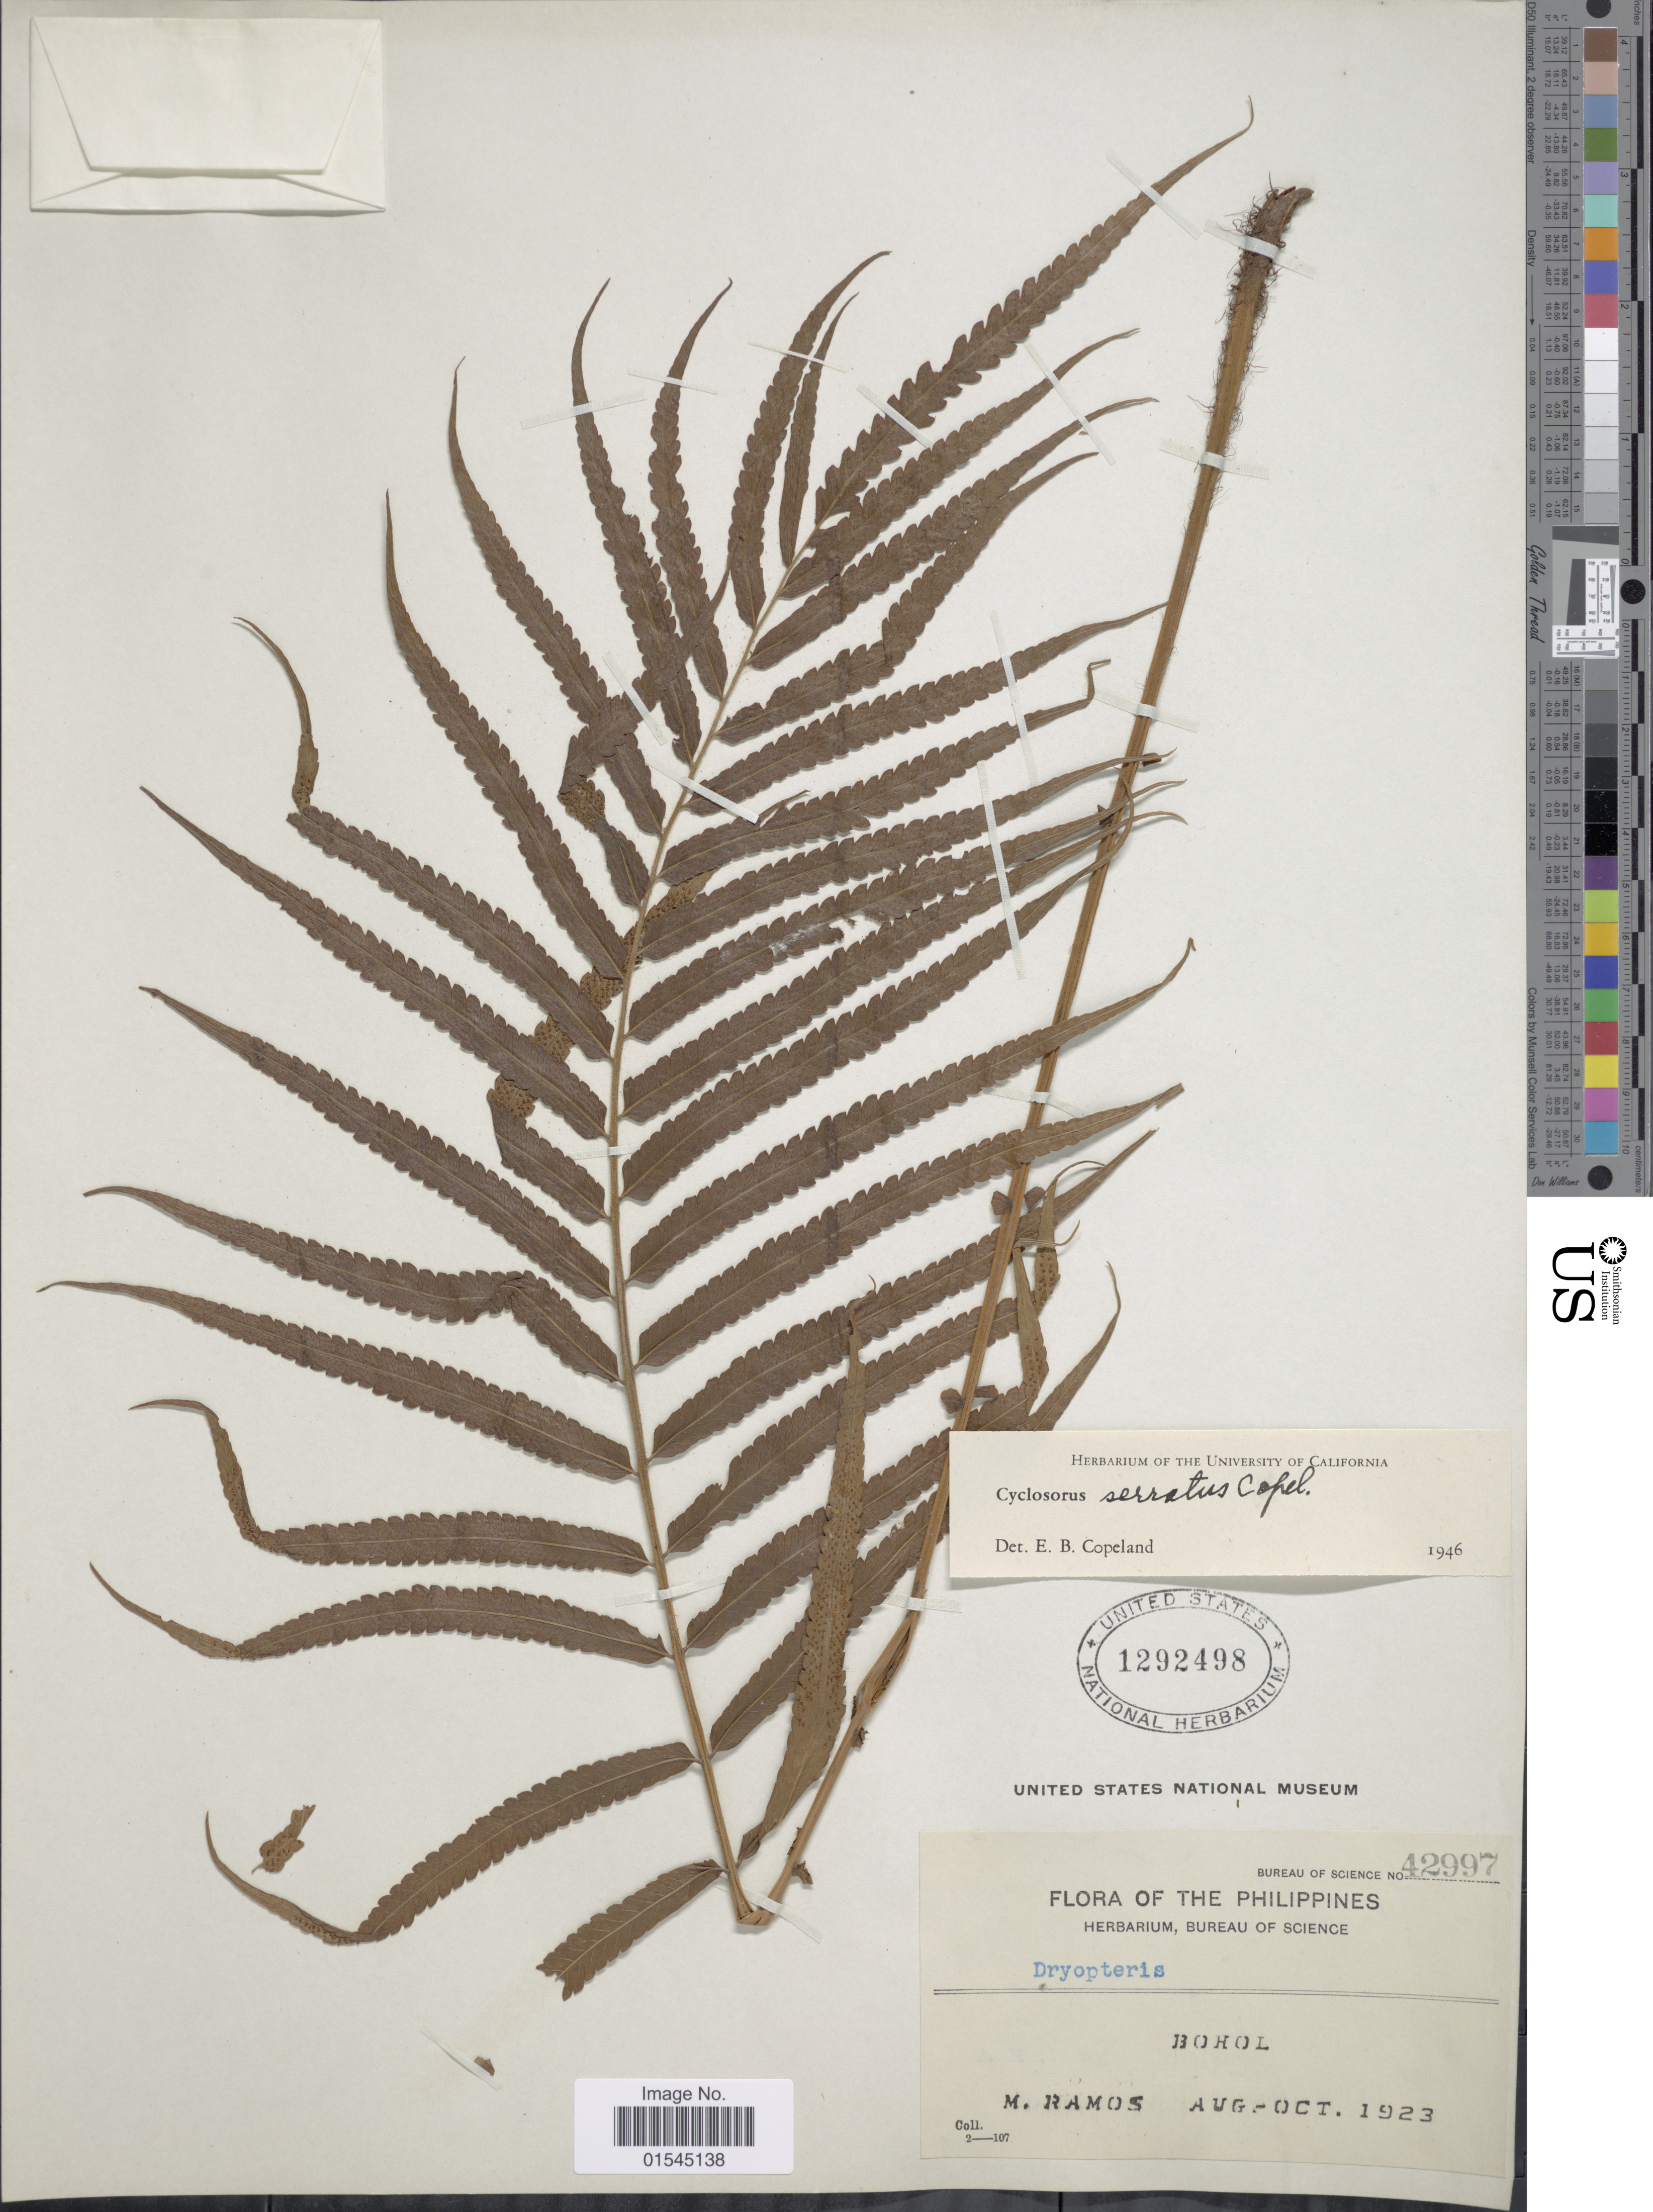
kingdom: Plantae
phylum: Tracheophyta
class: Polypodiopsida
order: Polypodiales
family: Thelypteridaceae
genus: Sphaerostephanos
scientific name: Sphaerostephanos productus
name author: (Kaulf.) Holttum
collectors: M. Ramos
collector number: Bureau of Science 42997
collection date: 1923-08/1923-10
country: Philippines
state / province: Central Visayas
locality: Bohol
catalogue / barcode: US 1292498